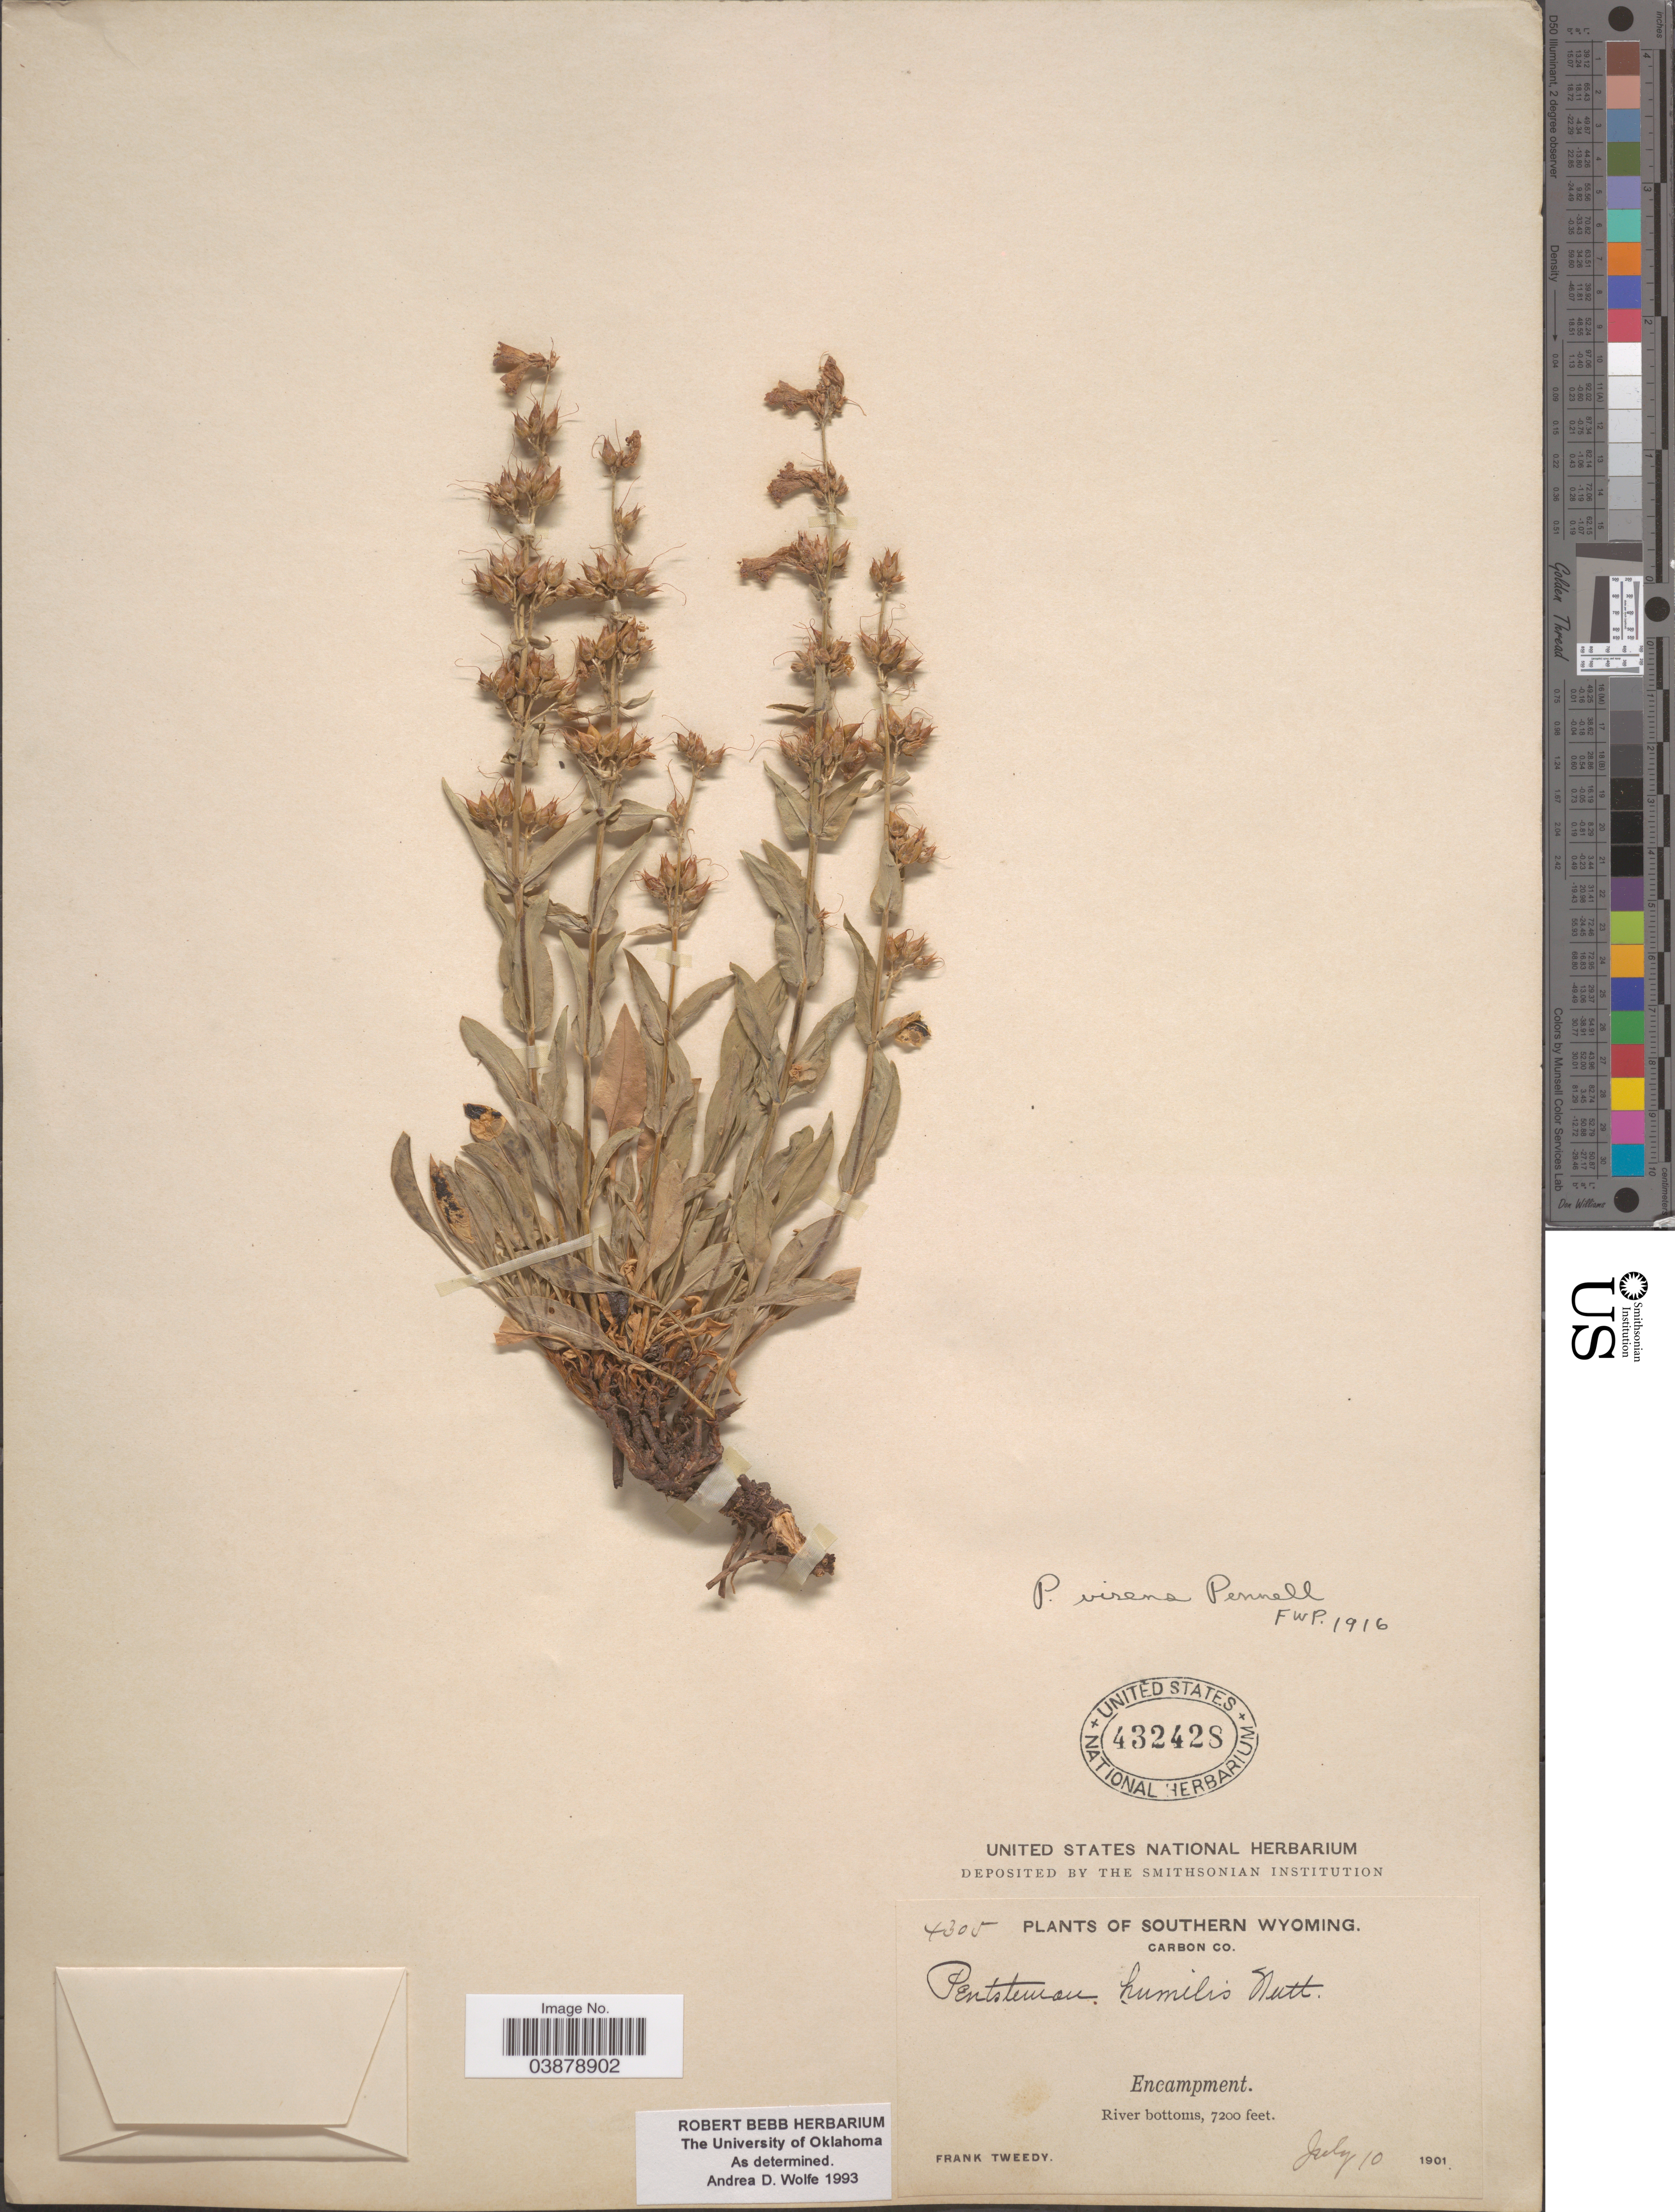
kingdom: Plantae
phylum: Tracheophyta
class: Magnoliopsida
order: Lamiales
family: Plantaginaceae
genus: Penstemon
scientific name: Penstemon virens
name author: Pennell ex Rydb.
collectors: F. Tweedy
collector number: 4305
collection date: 1901-07-10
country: United States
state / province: Wyoming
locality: Southern Wyoming. Carbon Co. Encampment. River bottoms.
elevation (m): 2195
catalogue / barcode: US 432428